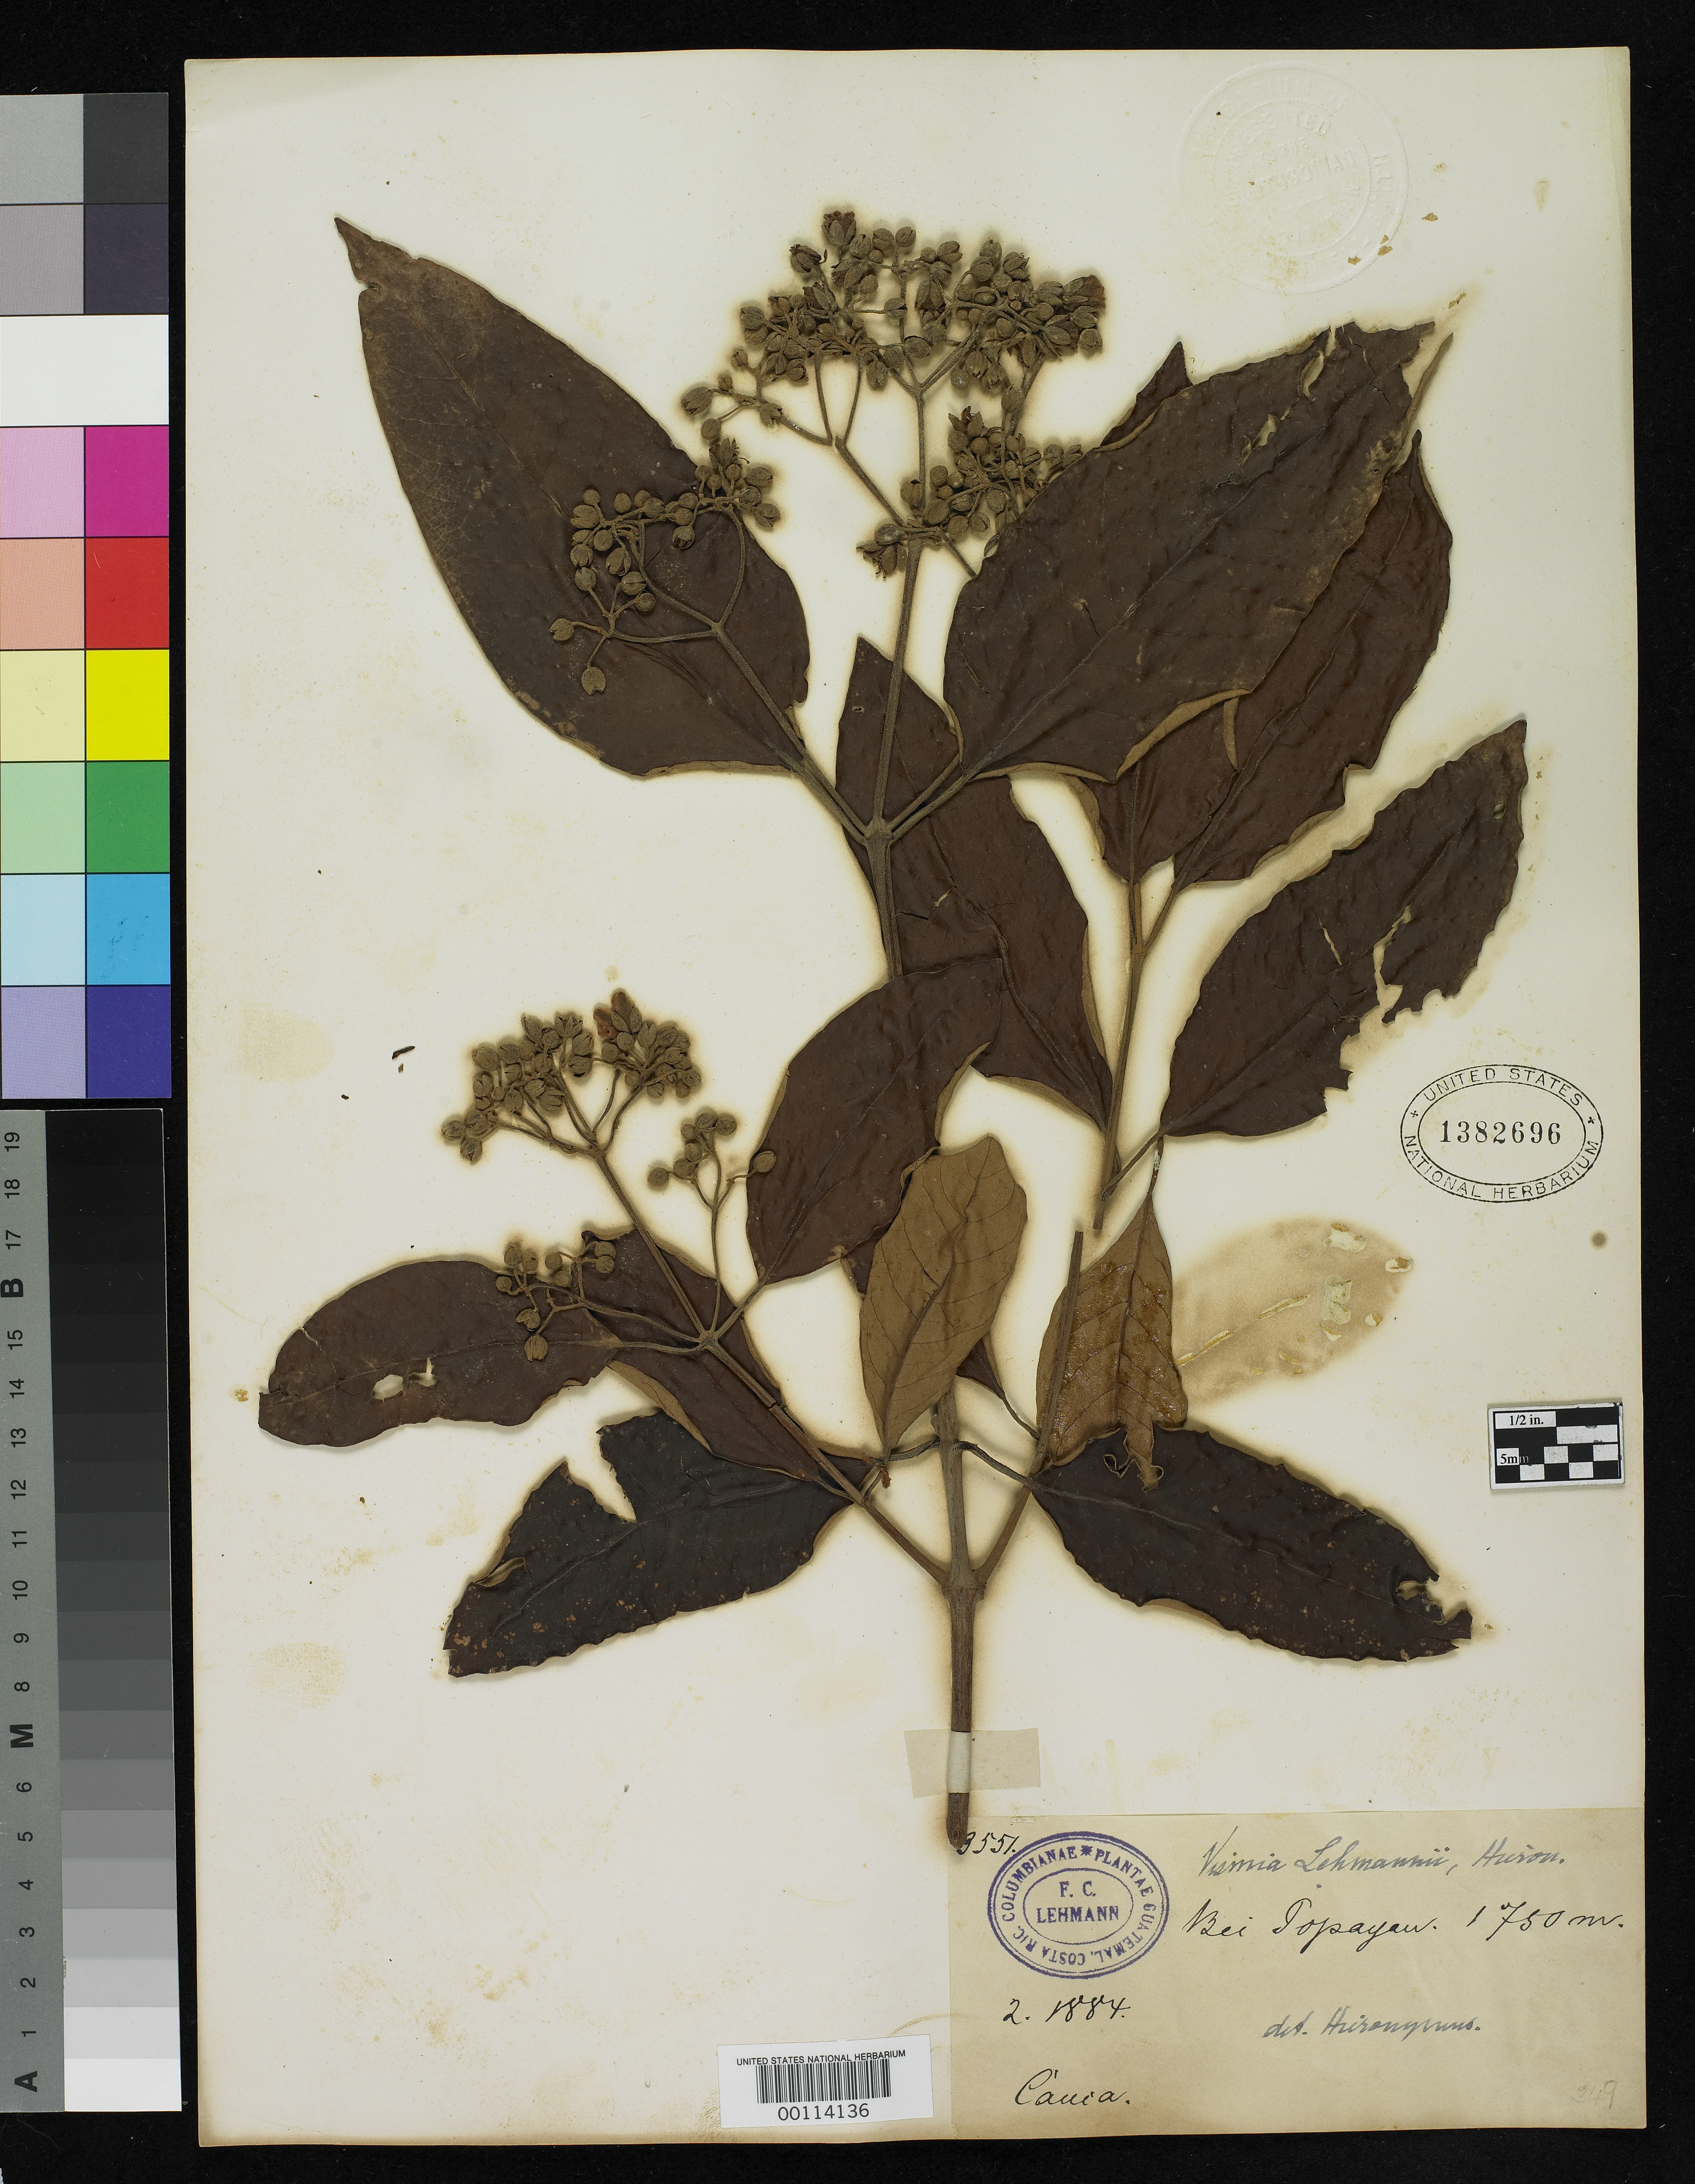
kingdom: Plantae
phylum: Tracheophyta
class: Magnoliopsida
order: Malpighiales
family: Hypericaceae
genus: Vismia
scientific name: Vismia lehmannii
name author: Hieron.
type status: Isotype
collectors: F. C. Lehmann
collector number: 3551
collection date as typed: Feb 1884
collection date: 1884-02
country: Colombia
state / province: Cauca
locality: Bei Popayan.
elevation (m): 1750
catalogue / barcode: US 1382696